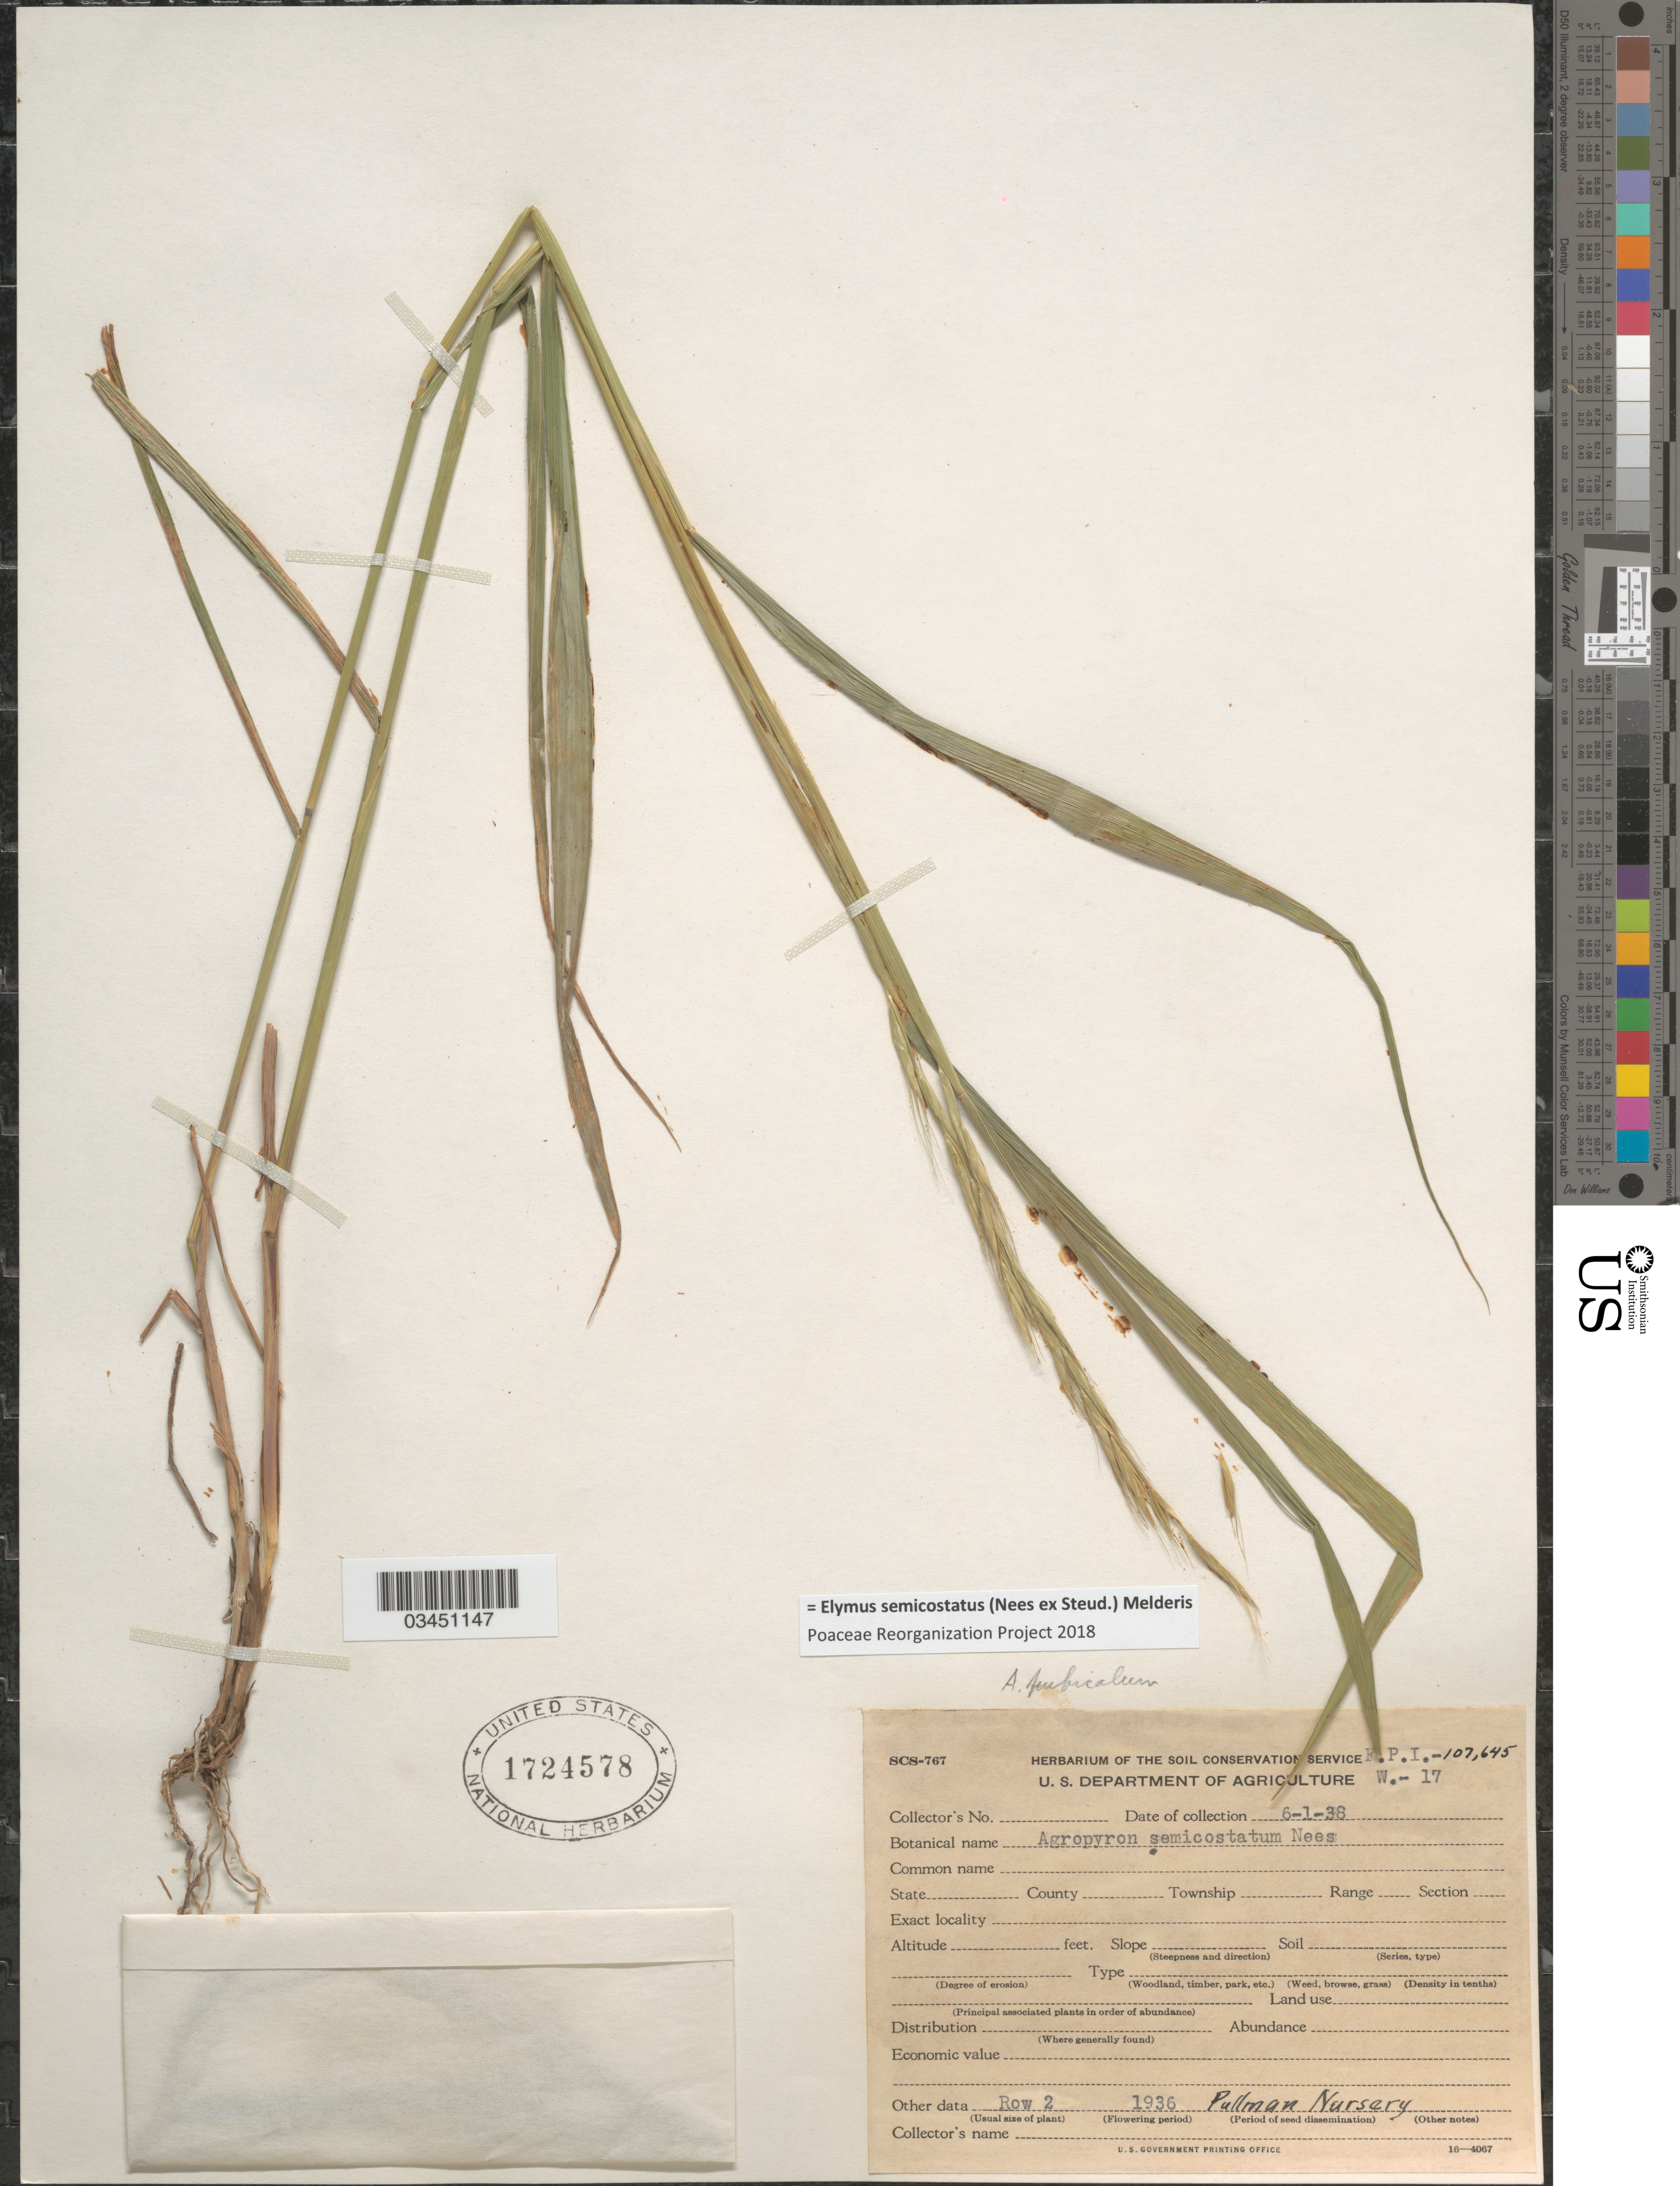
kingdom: Plantae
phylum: Tracheophyta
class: Liliopsida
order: Poales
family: Poaceae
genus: Elymus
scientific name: Elymus semicostatus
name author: (Nees ex Steud.) Melderis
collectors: Herbarium of the Soil Conservation Service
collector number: FPI-107645/W-17?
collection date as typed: Transcribed d/m/y: 1/6/38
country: United States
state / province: Washington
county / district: Whitman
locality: Row 2 1936 Pullman Nursery.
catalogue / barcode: US 1724578